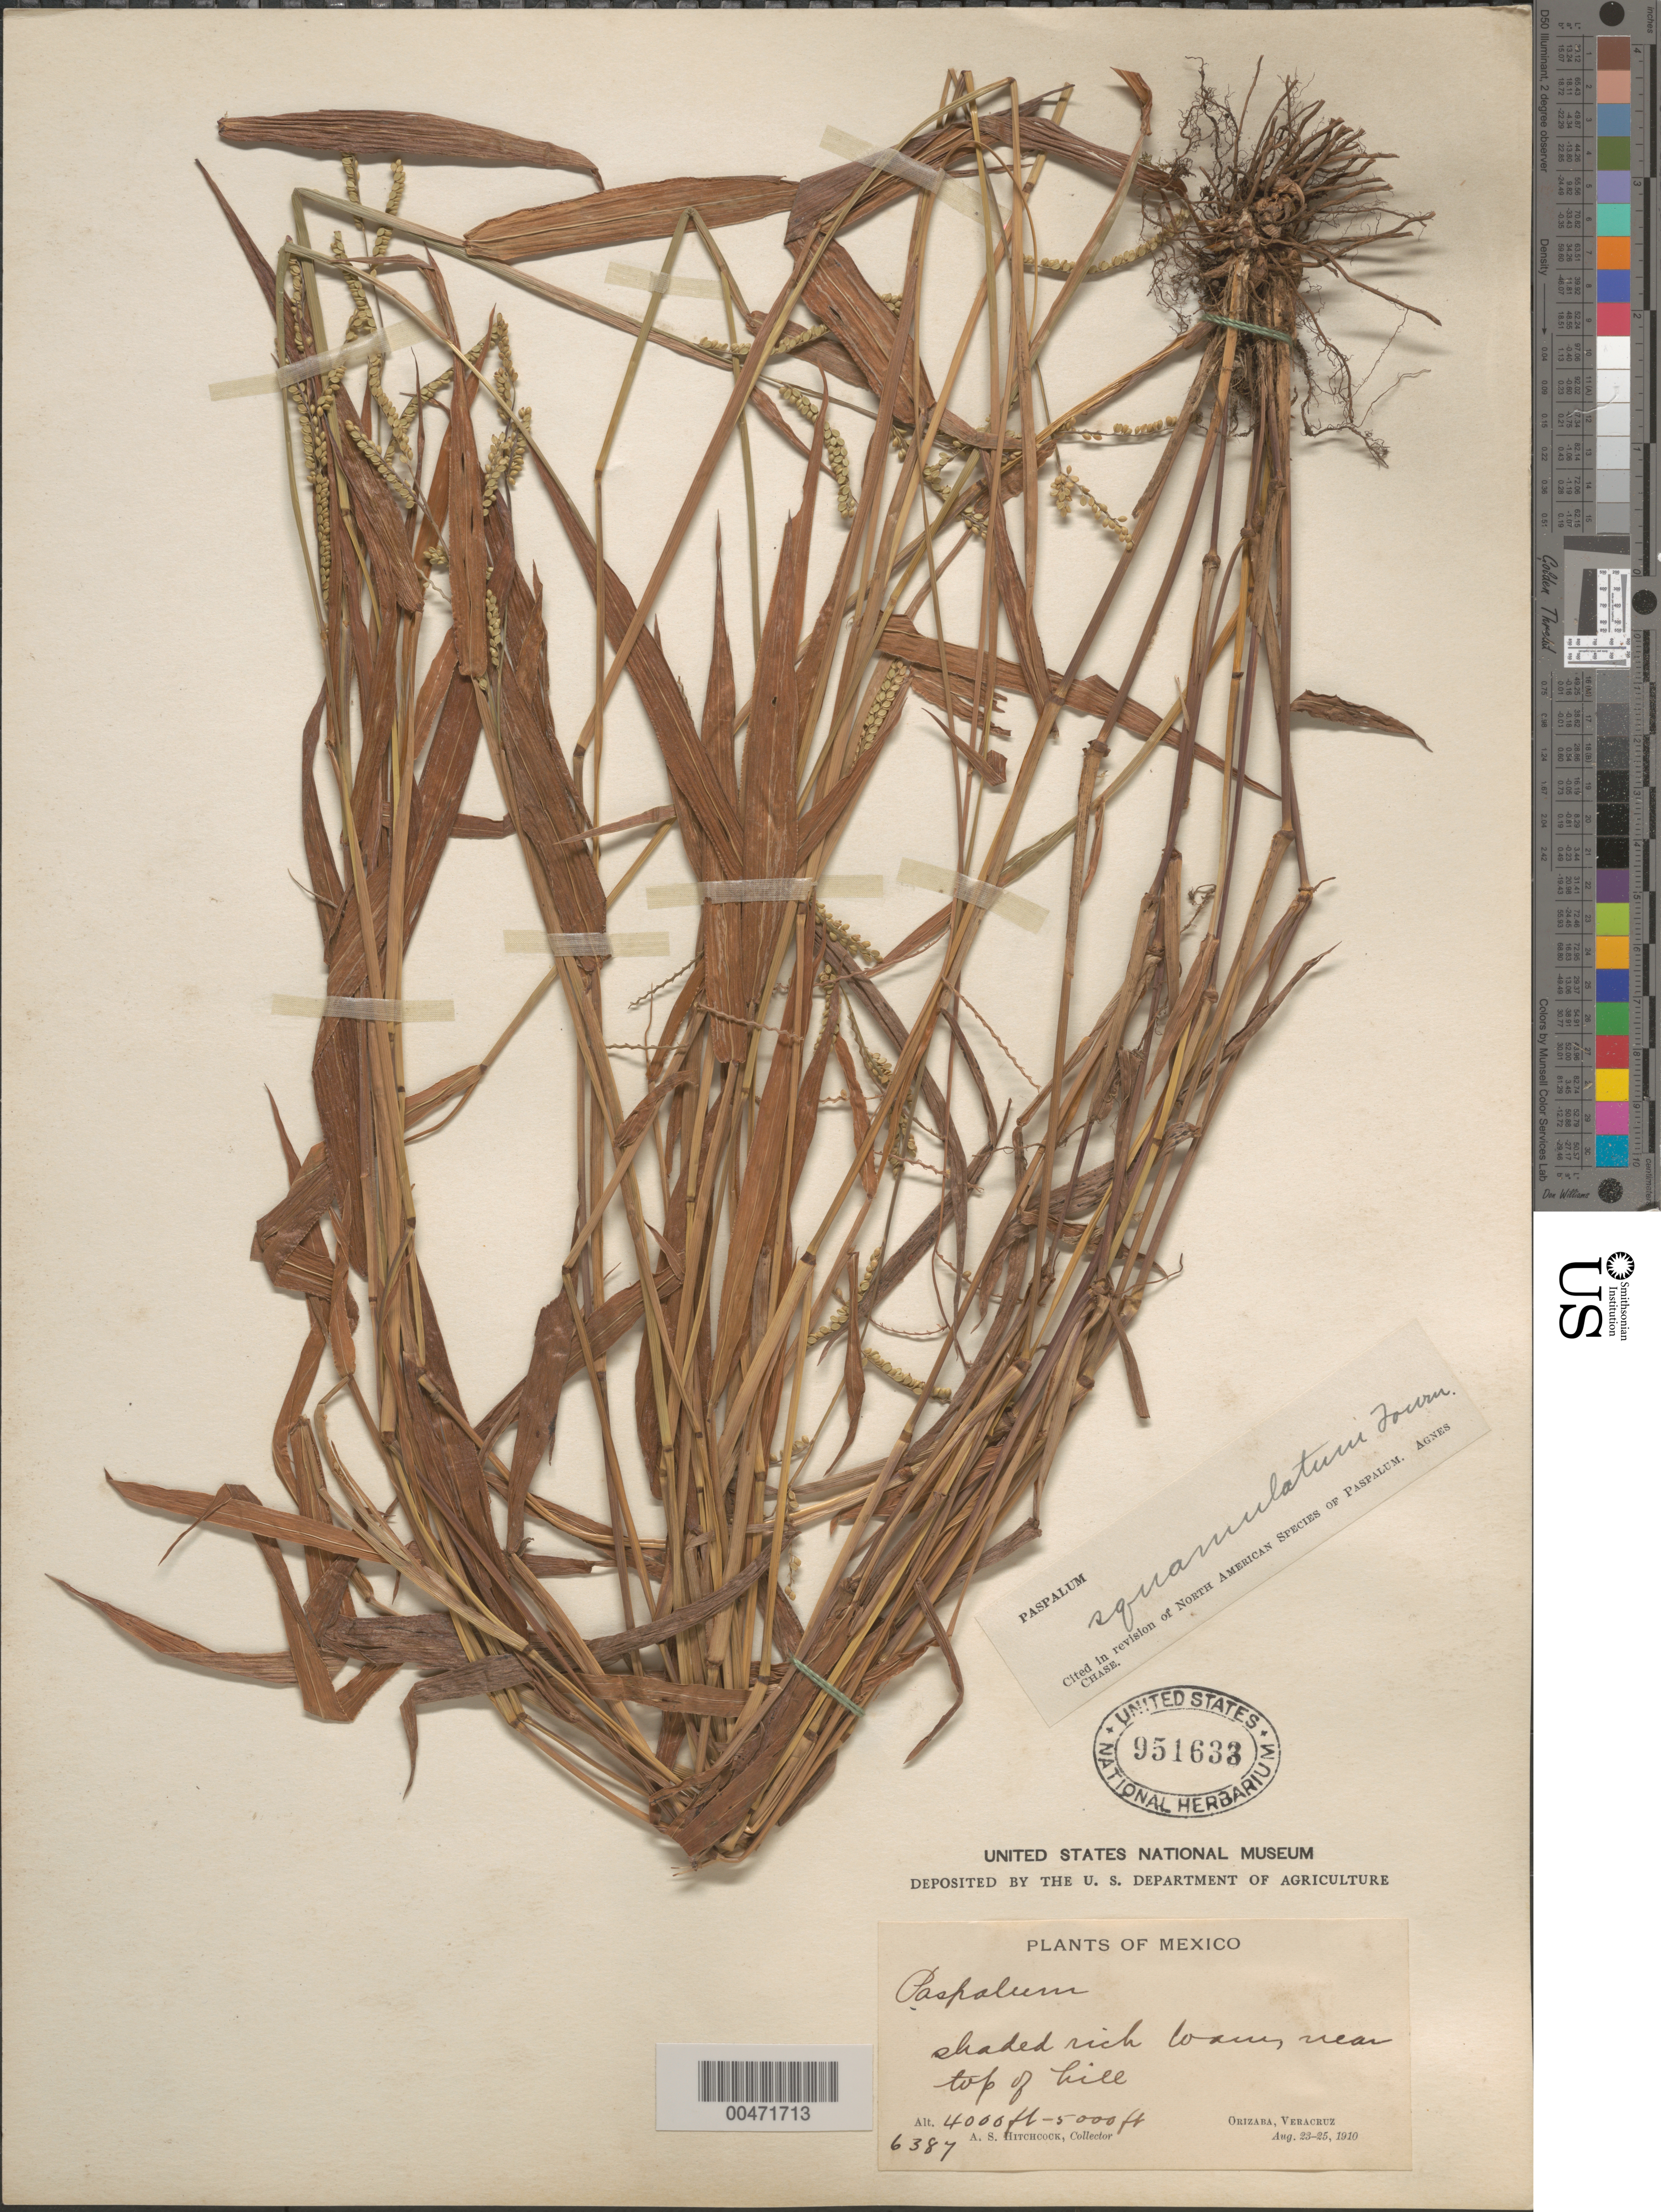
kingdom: Plantae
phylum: Tracheophyta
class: Liliopsida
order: Poales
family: Poaceae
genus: Paspalum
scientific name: Paspalum squamulatum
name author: E. Fourn.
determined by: Chase, [M.] Agnes, (US)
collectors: A. S. Hitchcock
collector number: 6387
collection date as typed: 23 Aug 1910 to 25 Aug 1910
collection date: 1910-08-23/1910-08-25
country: Mexico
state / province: Veracruz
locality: Orizaba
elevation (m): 1219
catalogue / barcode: US 951633